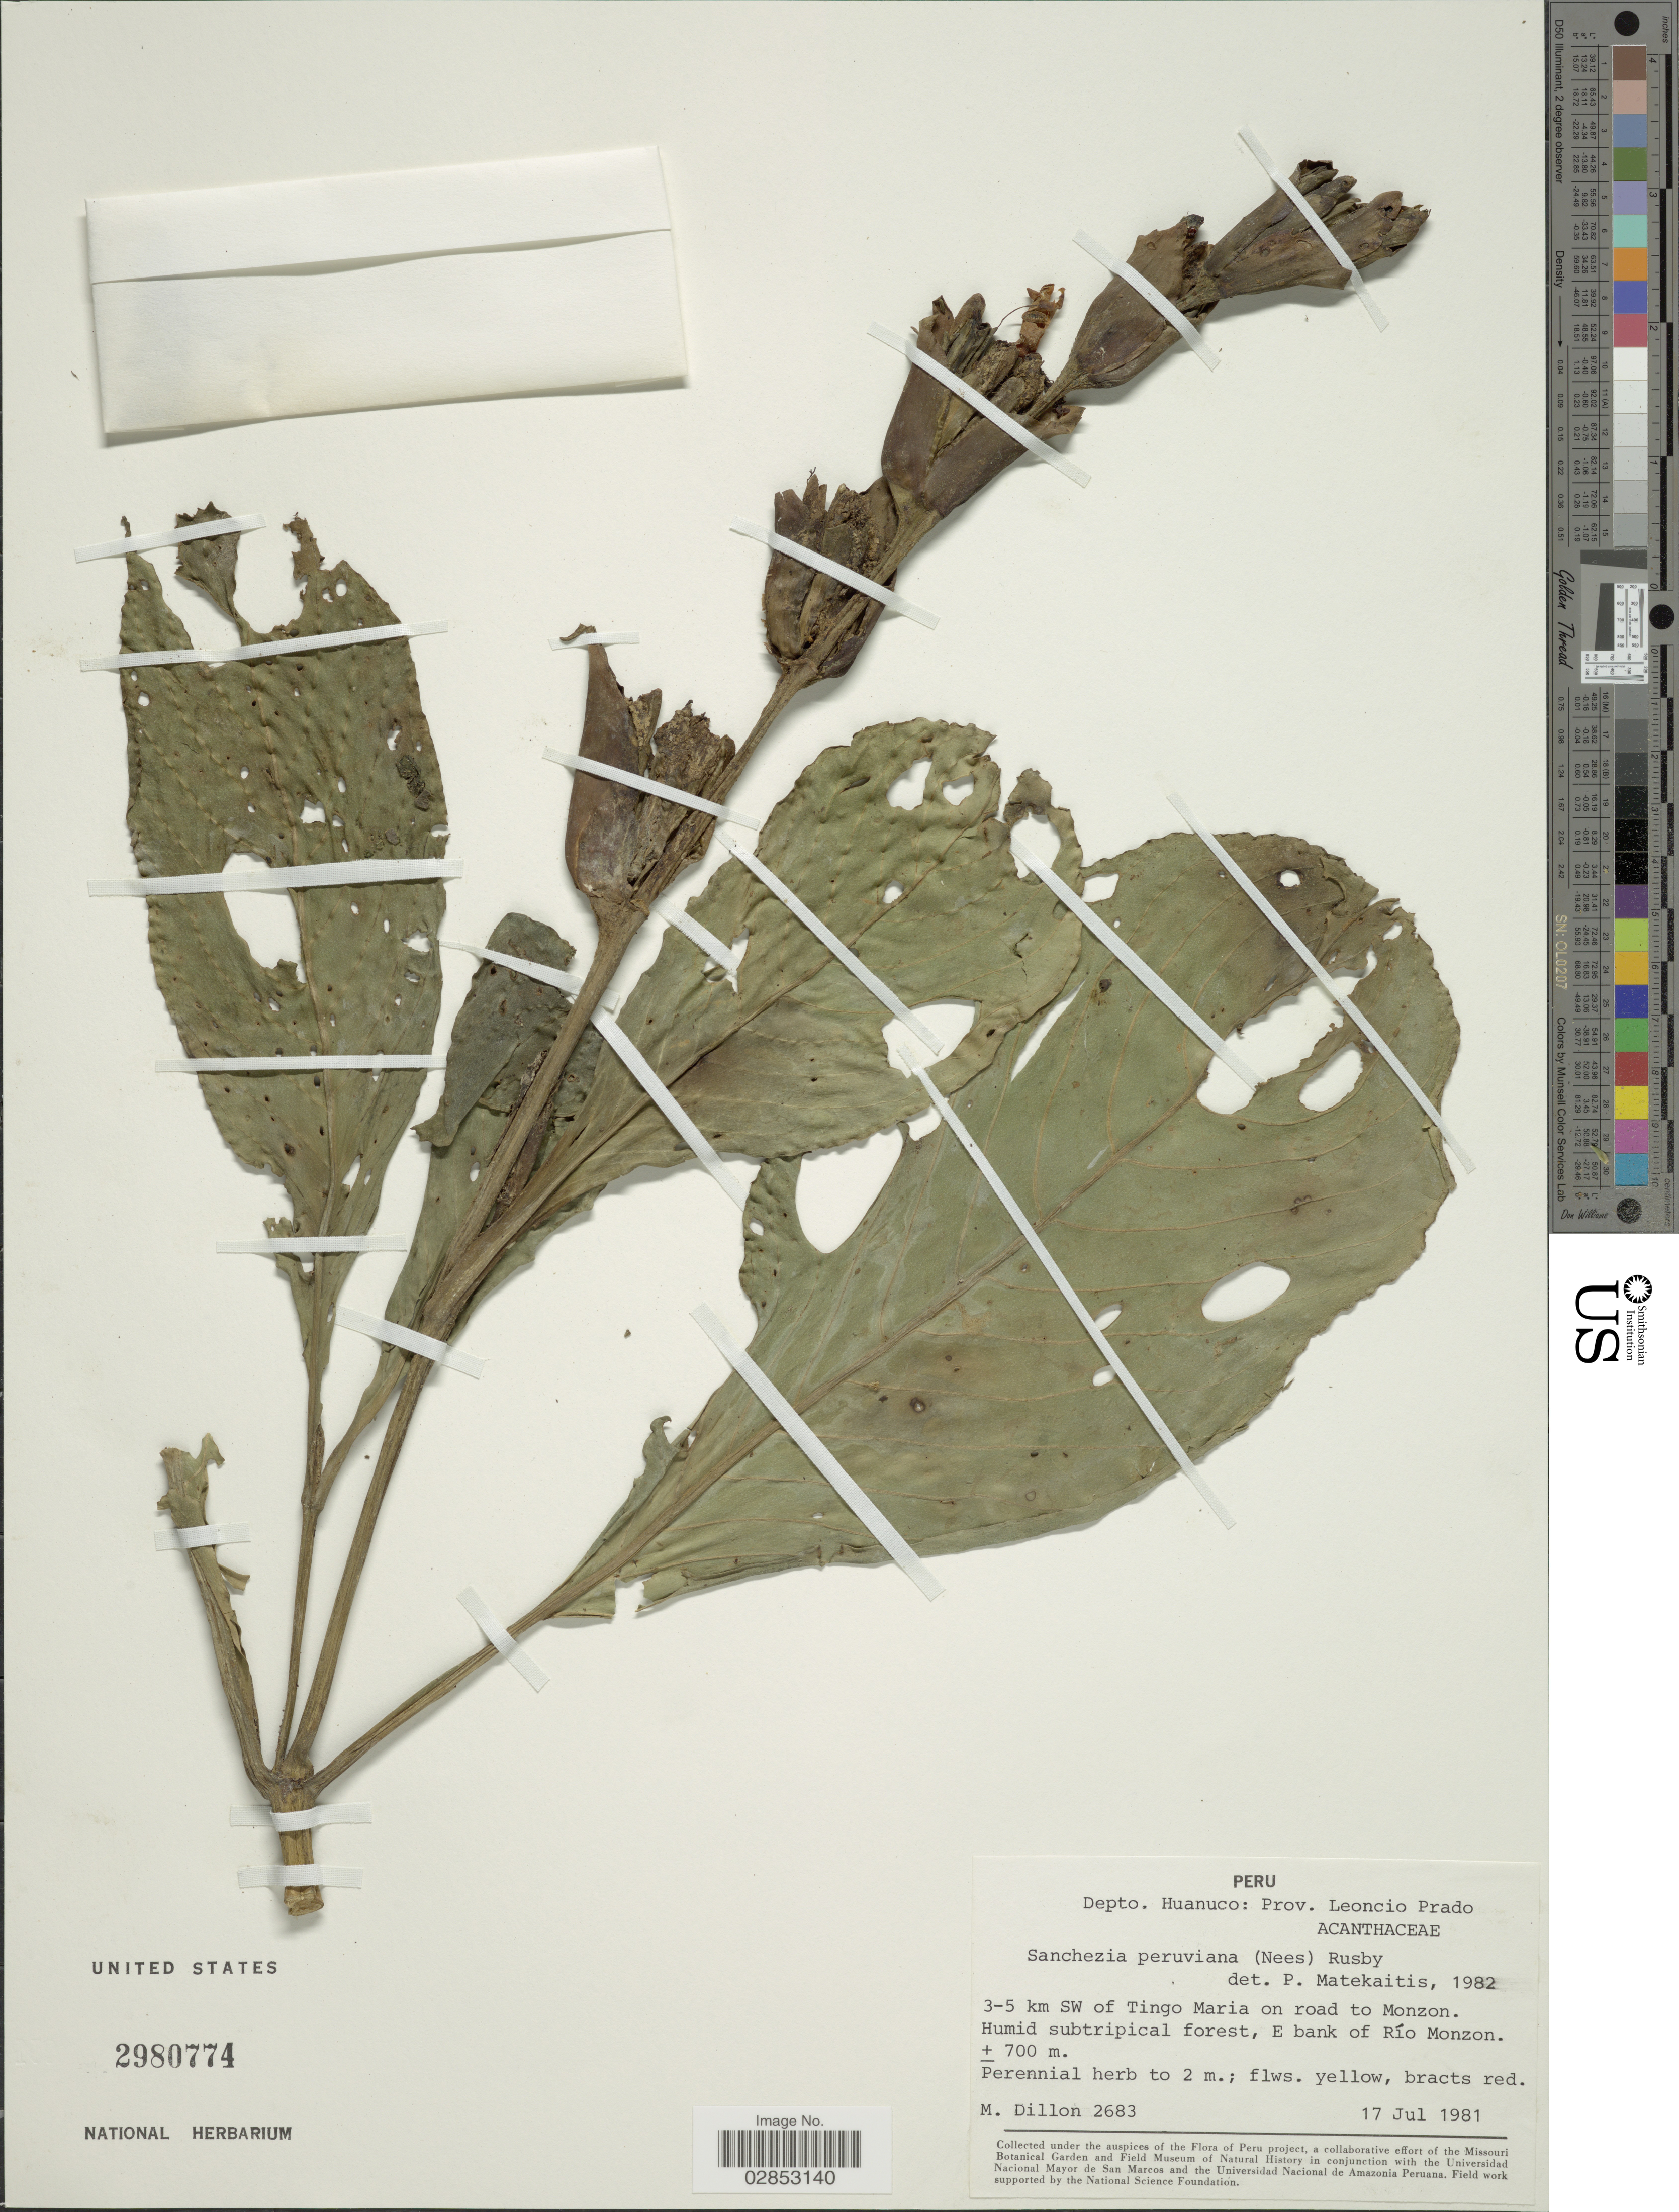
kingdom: Plantae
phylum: Tracheophyta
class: Magnoliopsida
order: Lamiales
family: Acanthaceae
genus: Sanchezia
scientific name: Sanchezia oblonga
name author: Ruiz & Pav.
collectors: M. O. Dillon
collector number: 2683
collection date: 1981-07-17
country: Peru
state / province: Huánuco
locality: Depto. Huanuco, Prov. Leoncio Prado, 3-5 km SW of Tingo Maria on road to Monzon, E bank of Río Monzon.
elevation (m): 700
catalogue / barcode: US 2980774